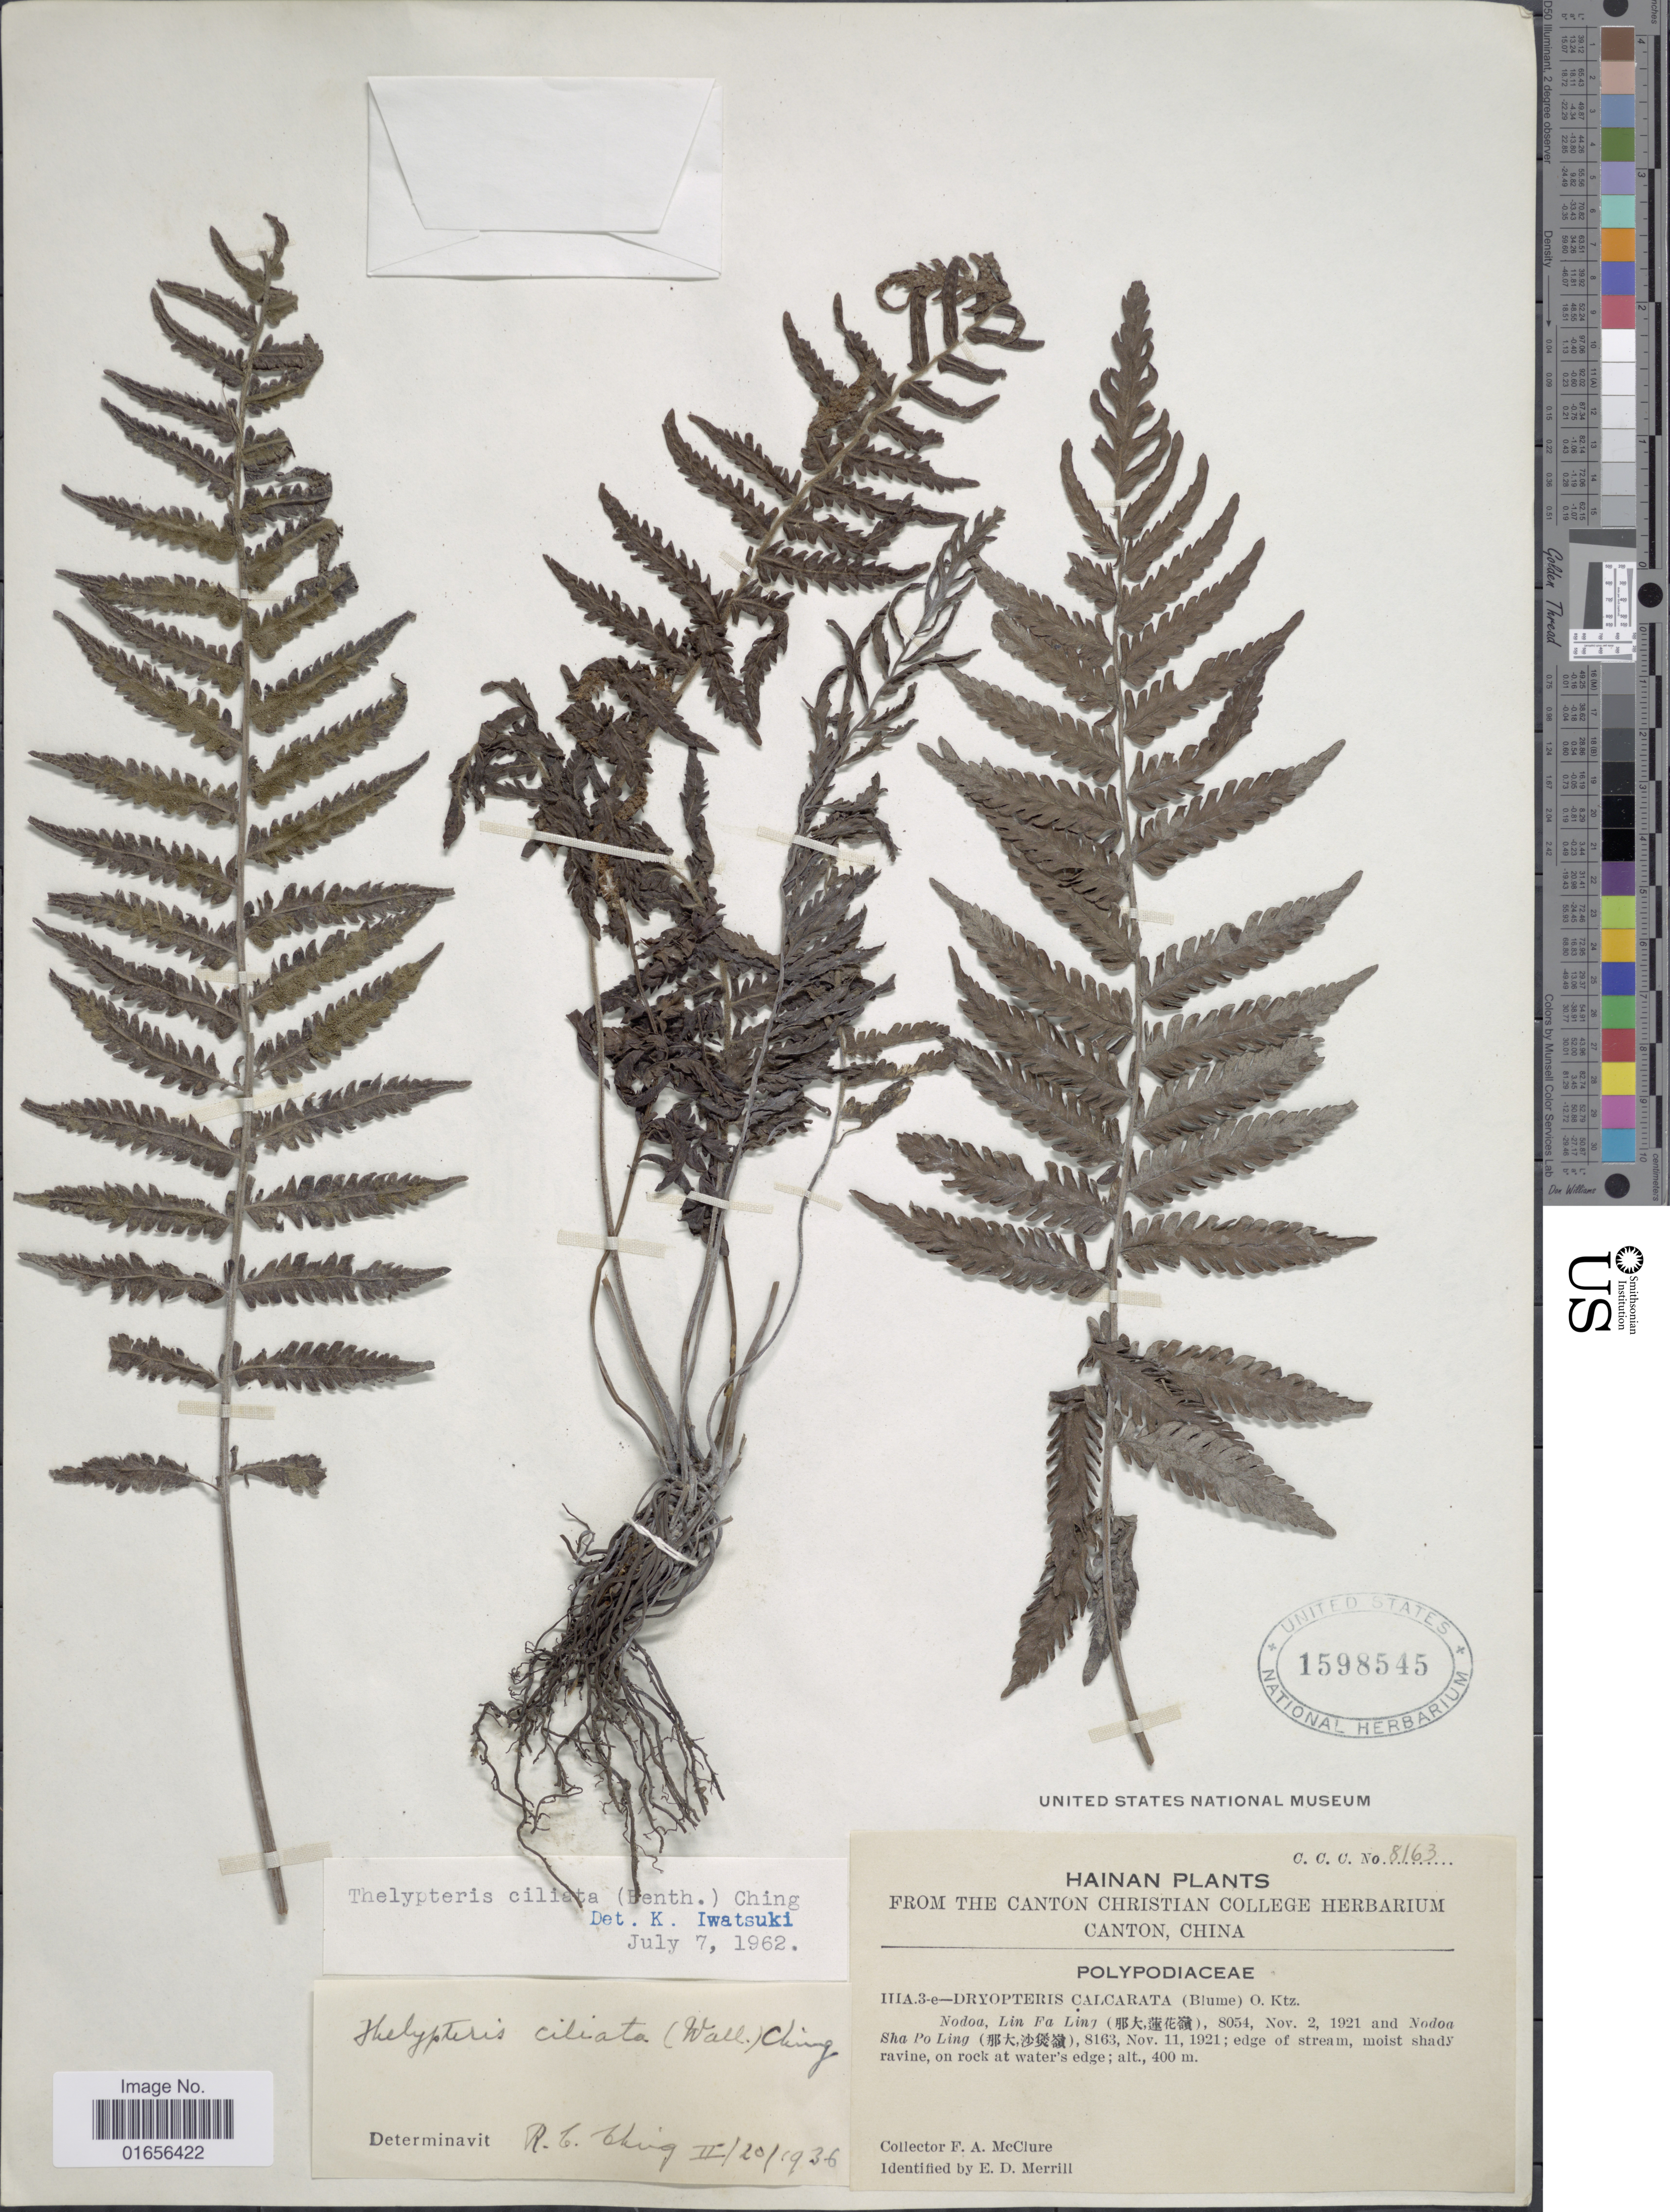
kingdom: Plantae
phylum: Tracheophyta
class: Polypodiopsida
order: Polypodiales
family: Thelypteridaceae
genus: Trigonospora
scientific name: Trigonospora ciliata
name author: (Benth.) Holttum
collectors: F. A. McClure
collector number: C.C.C. 8163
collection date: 1921-11-11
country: China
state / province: Hainan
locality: Nodoa Sha Po Ling, edge of stream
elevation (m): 400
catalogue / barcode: US 1598545